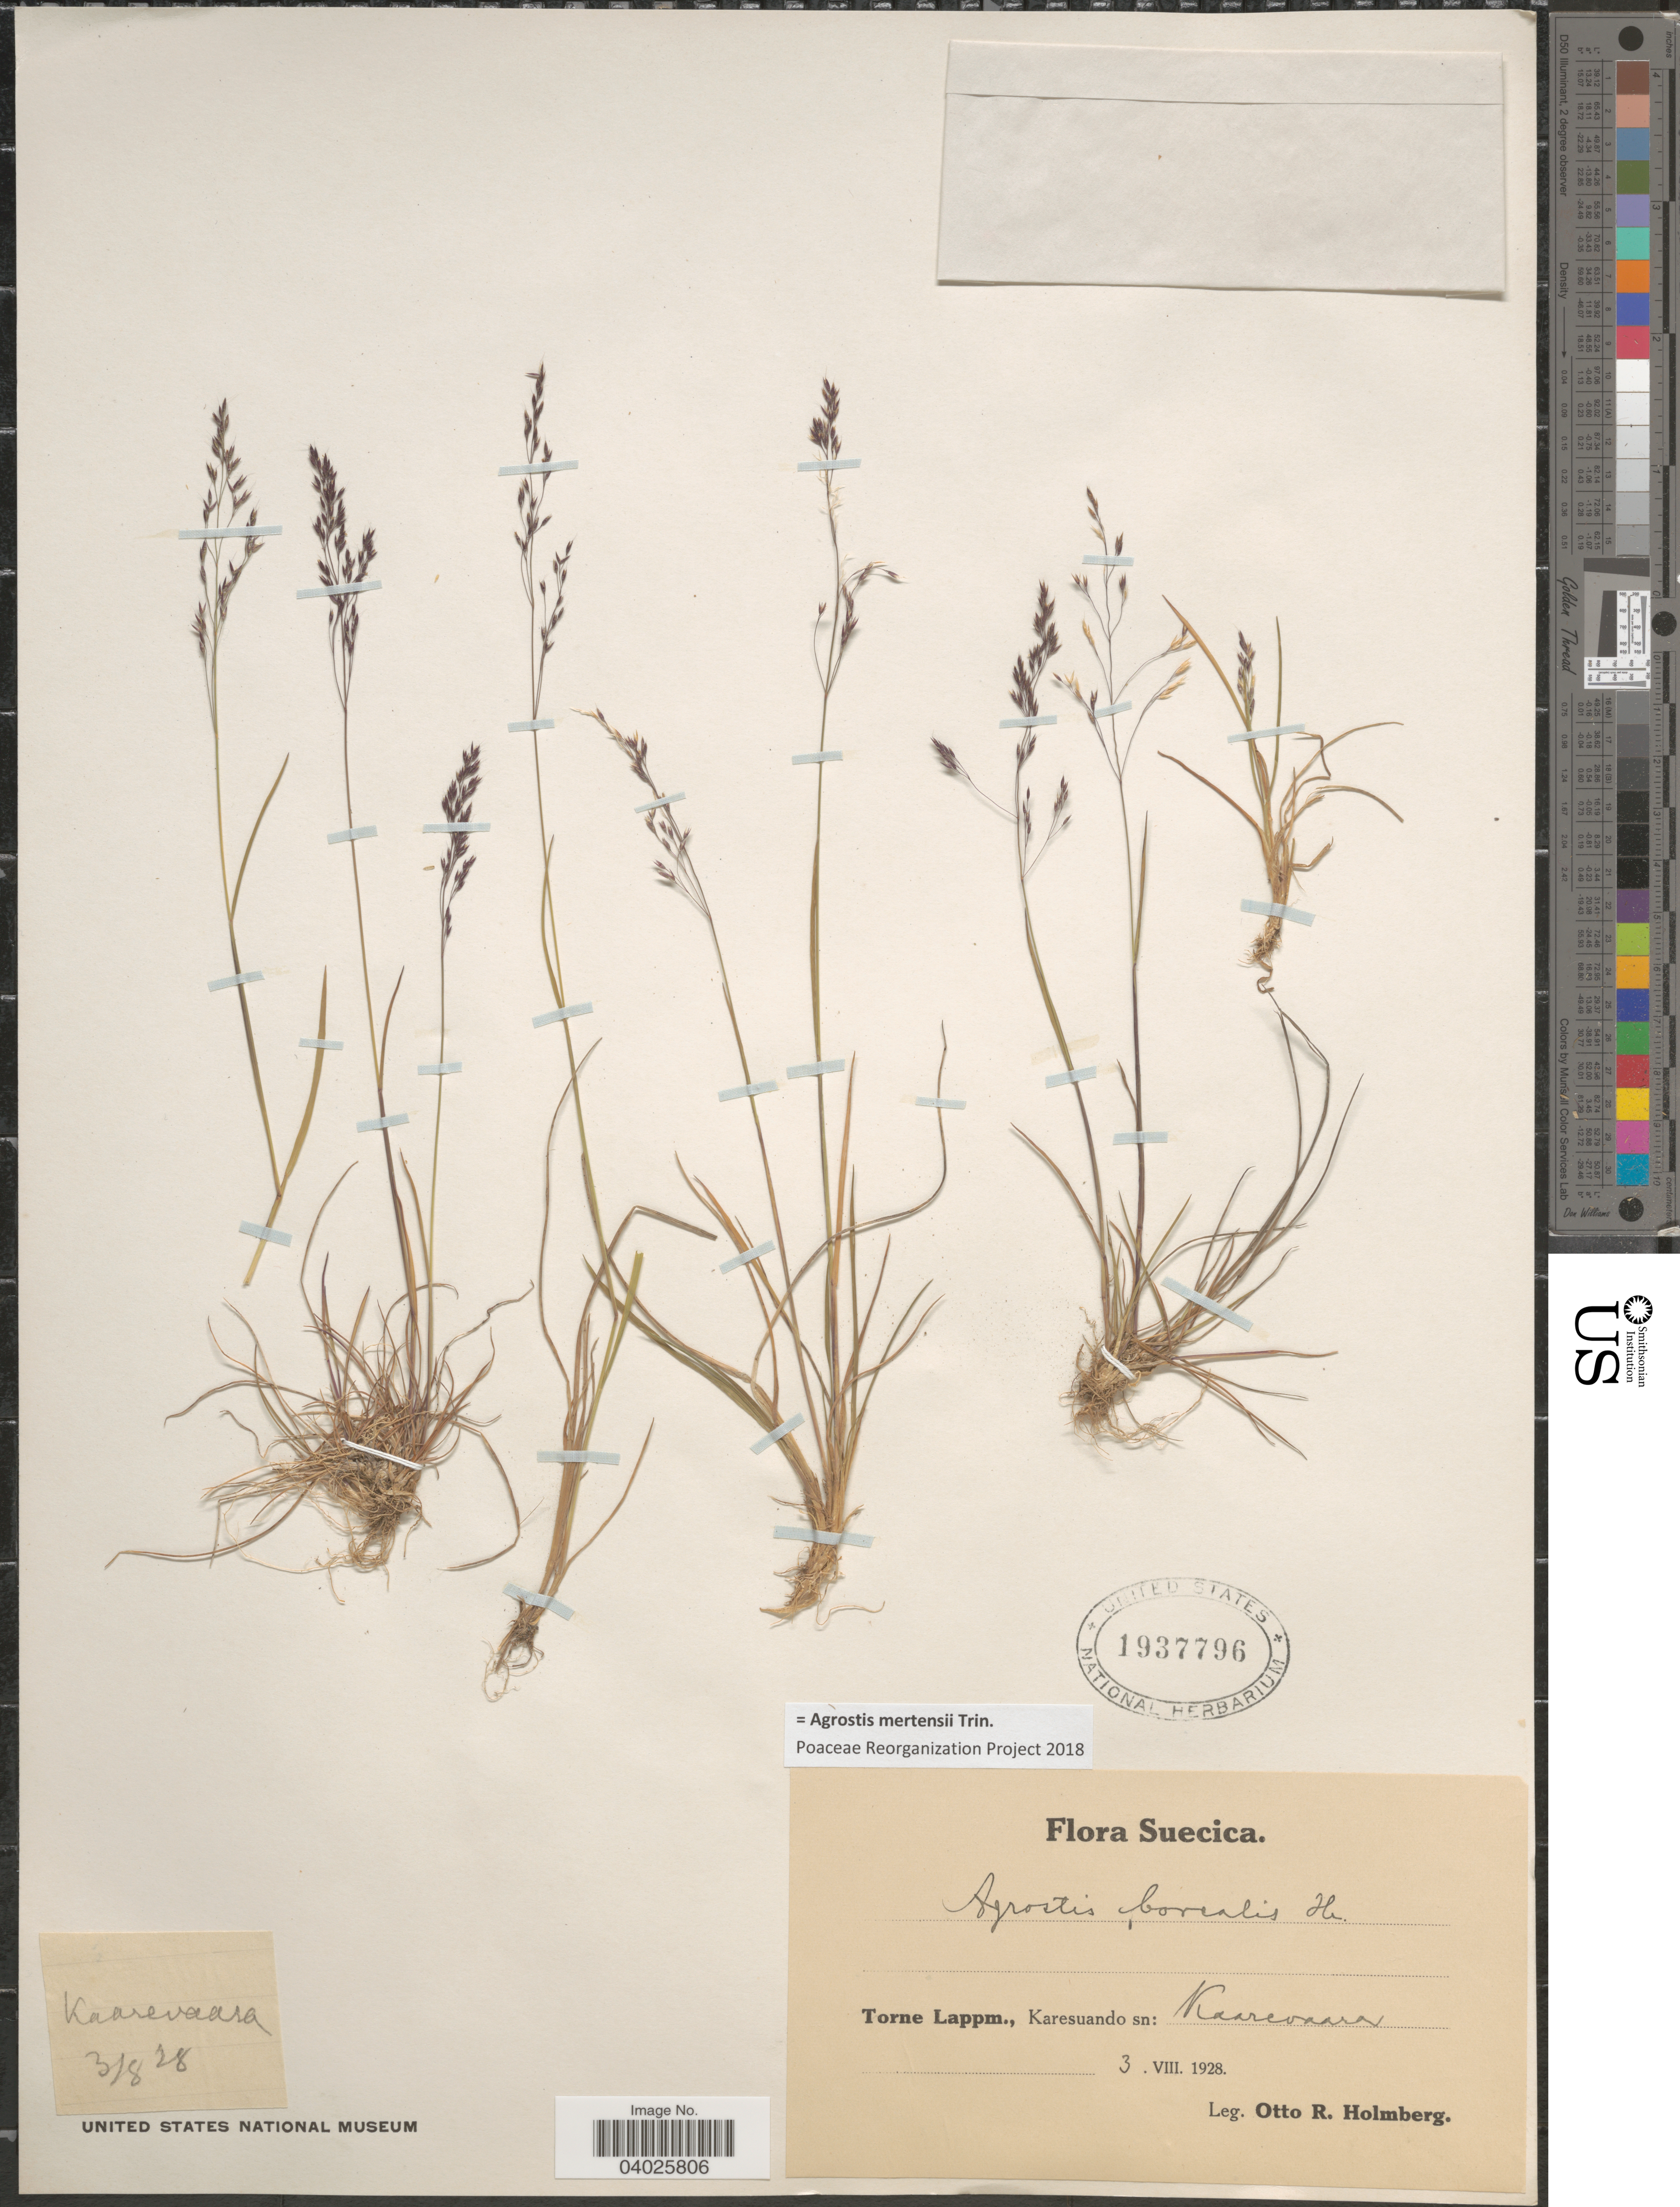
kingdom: Plantae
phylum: Tracheophyta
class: Liliopsida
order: Poales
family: Poaceae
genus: Agrostis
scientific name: Agrostis mertensii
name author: Trin.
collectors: O. Holmberg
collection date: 1928-08-03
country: Sweden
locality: Suecica. Torne Lappm., Karesuando sn: Kaarevaara.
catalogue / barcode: US 1937796